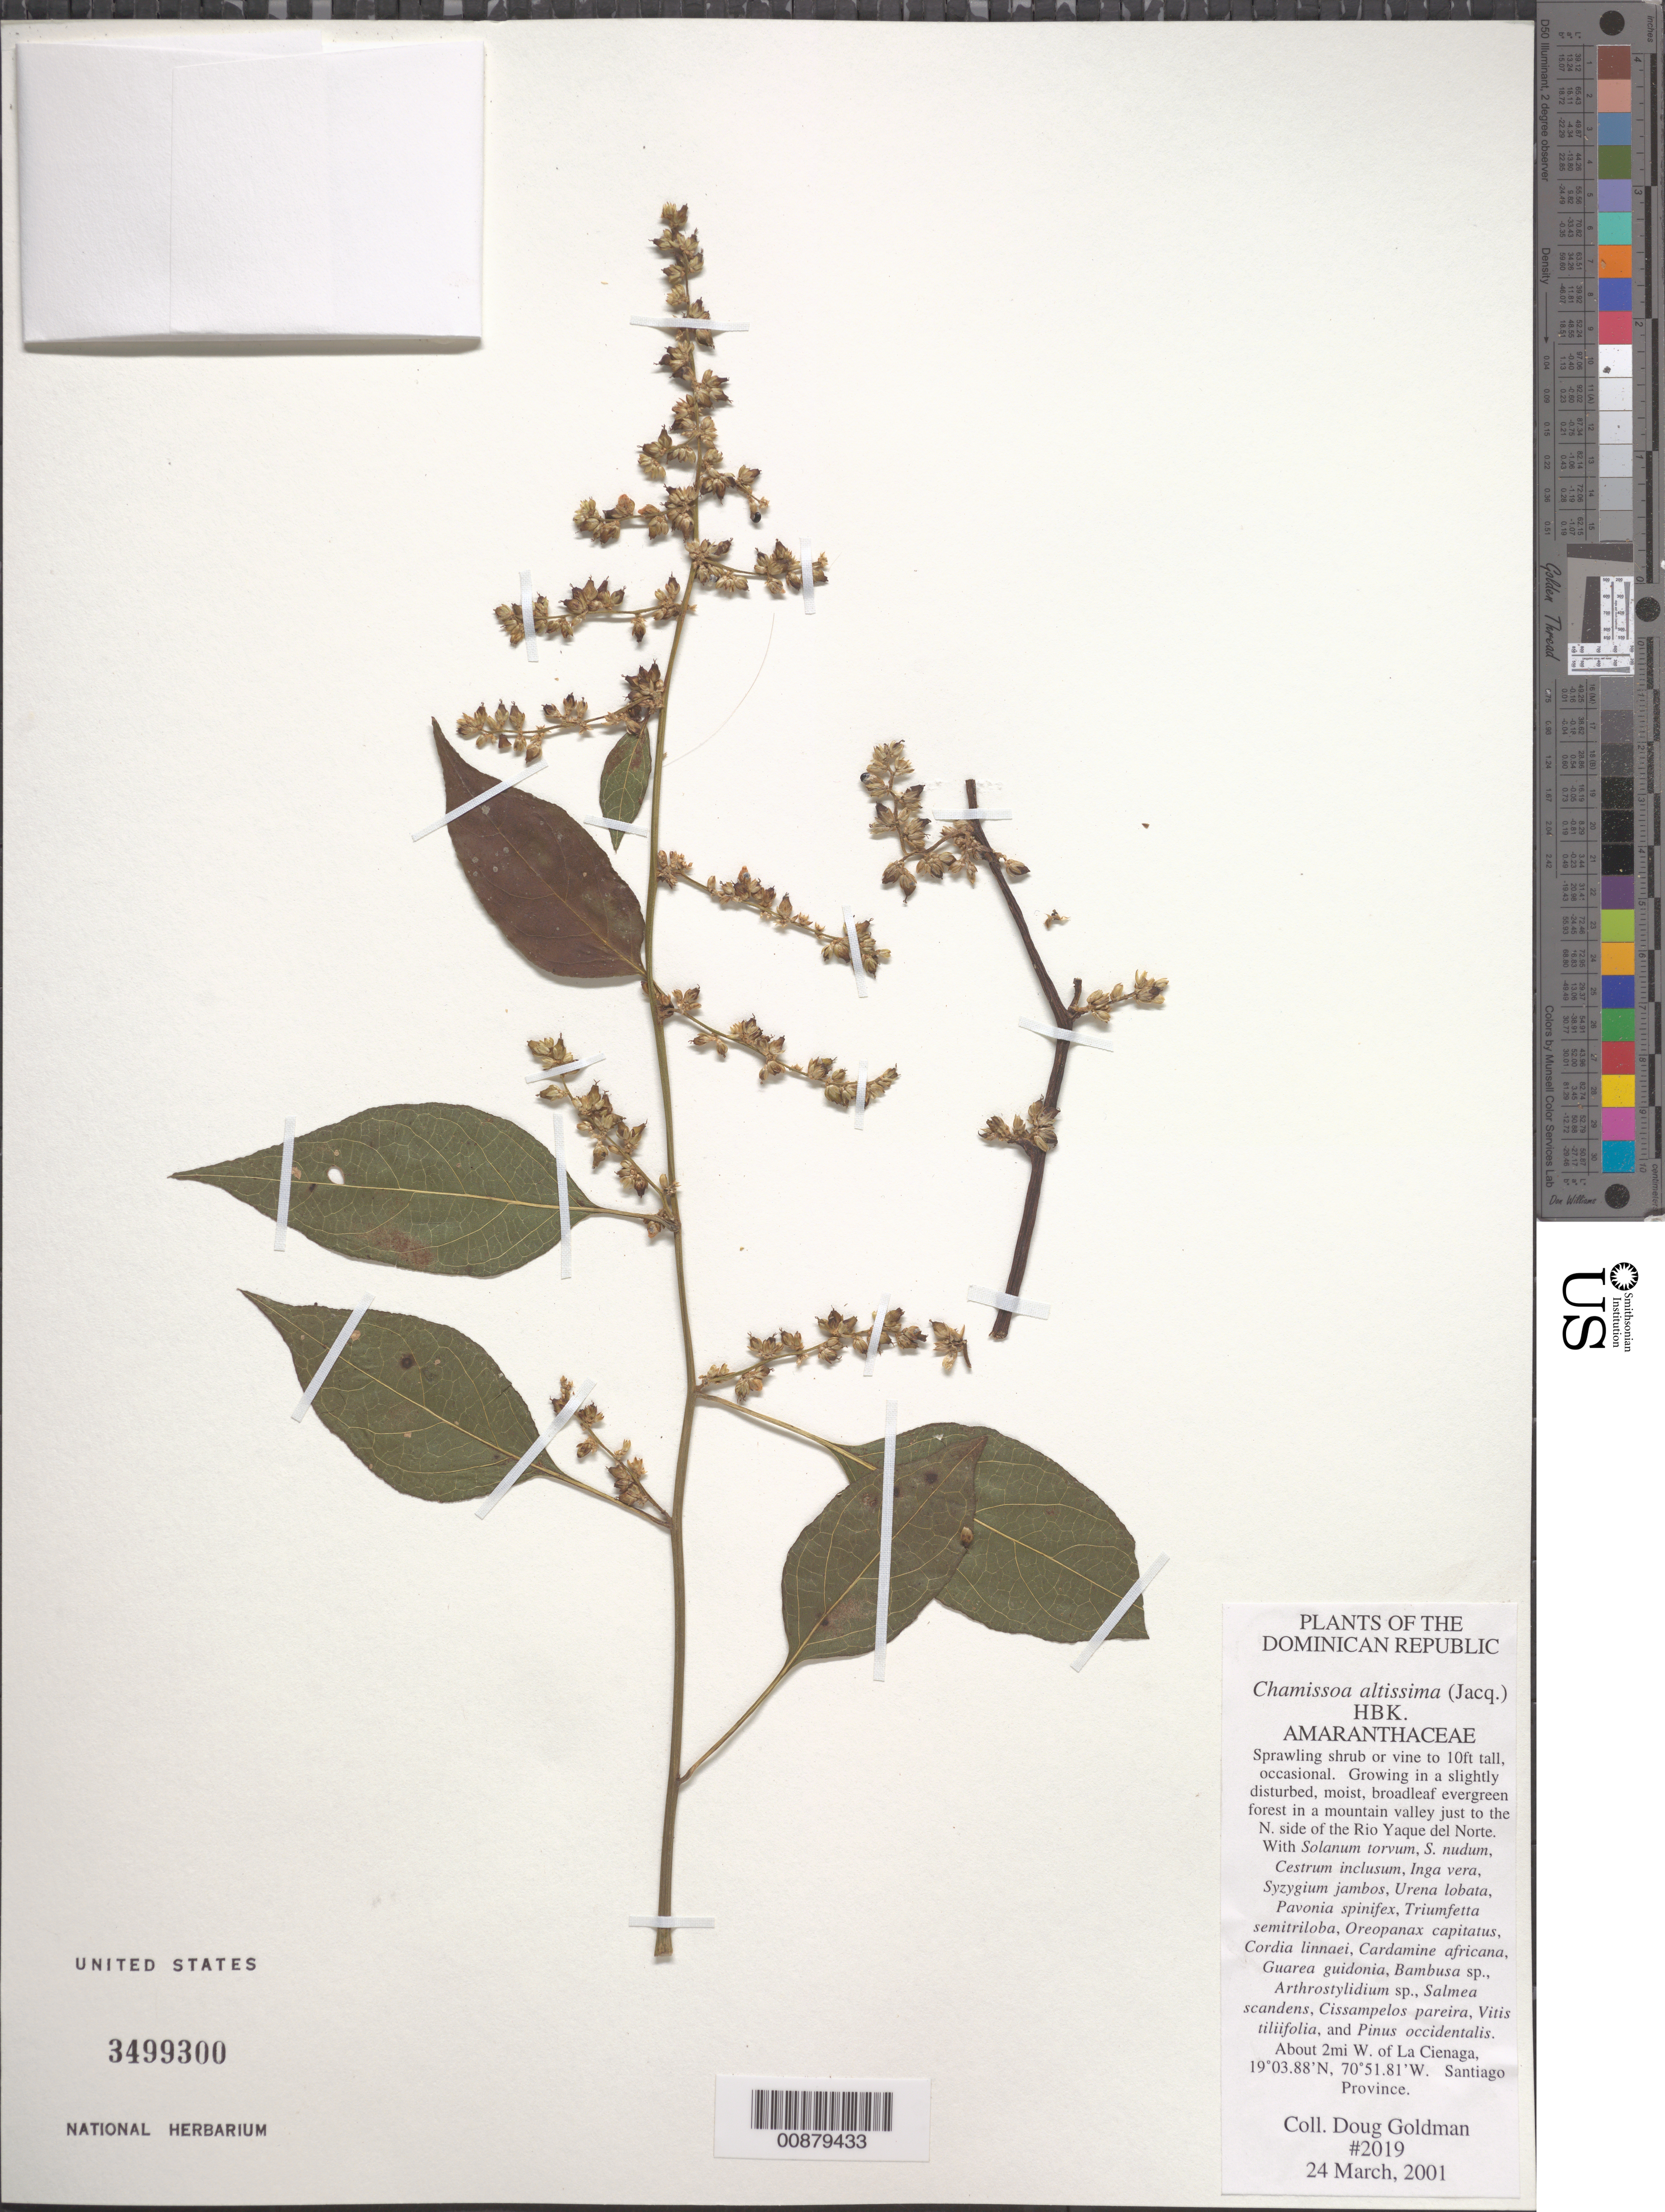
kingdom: Plantae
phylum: Tracheophyta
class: Magnoliopsida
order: Caryophyllales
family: Amaranthaceae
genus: Chamissoa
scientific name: Chamissoa altissima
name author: (Jacq.) Kunth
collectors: D. H. Goldman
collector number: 2019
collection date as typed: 24 Mar 2001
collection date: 2001-03-24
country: Dominican Republic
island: Hispaniola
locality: Santiago Province: about 2 mi. W of La Cienaga.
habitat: Slightly disturbed, moist, broadleaf evergreen forest in a mountain valley just to the N side of the Rio Yaque del Norte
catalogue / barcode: US 3499300